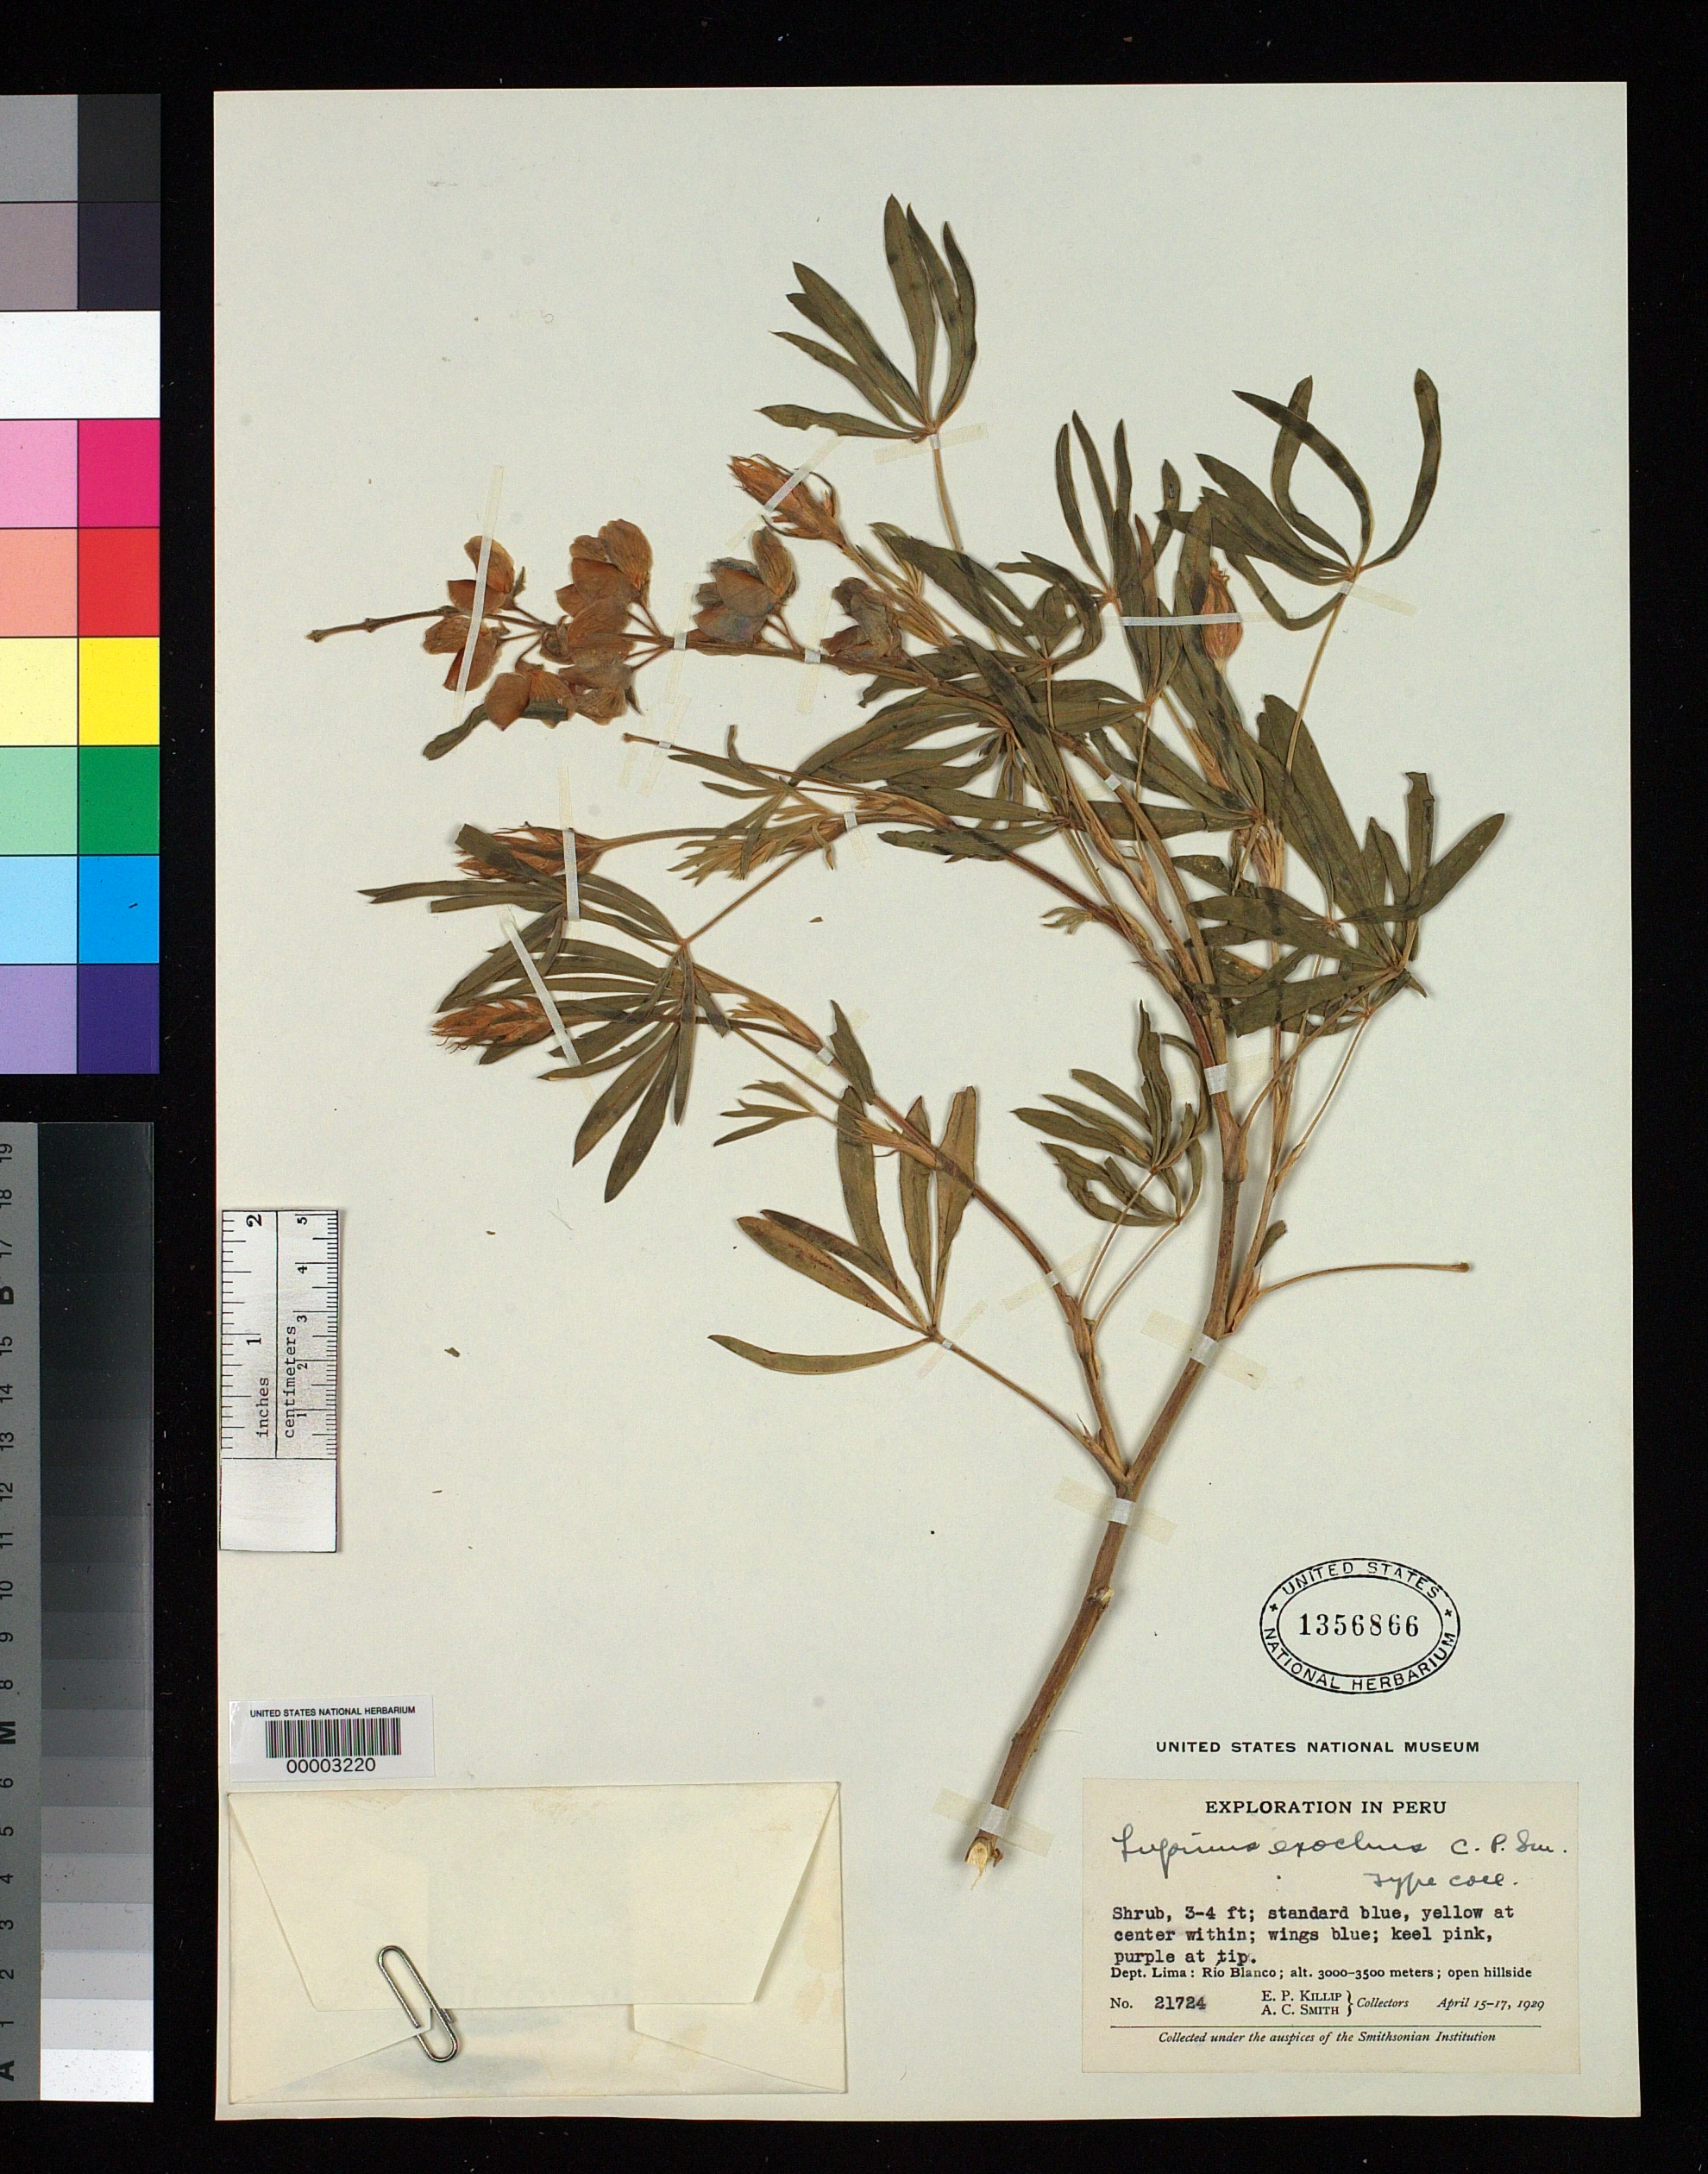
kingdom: Plantae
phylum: Tracheophyta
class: Magnoliopsida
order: Fabales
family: Fabaceae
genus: Lupinus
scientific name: Lupinus exochus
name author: C.P. Sm.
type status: Isotype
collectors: E. P. Killip & A. C. Smith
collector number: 21724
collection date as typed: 15 Apr 1929 to 17 Apr 1929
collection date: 1929-04-15/1929-04-17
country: Peru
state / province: Lima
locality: Rio Blanco.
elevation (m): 3000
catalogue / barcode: US 1356866